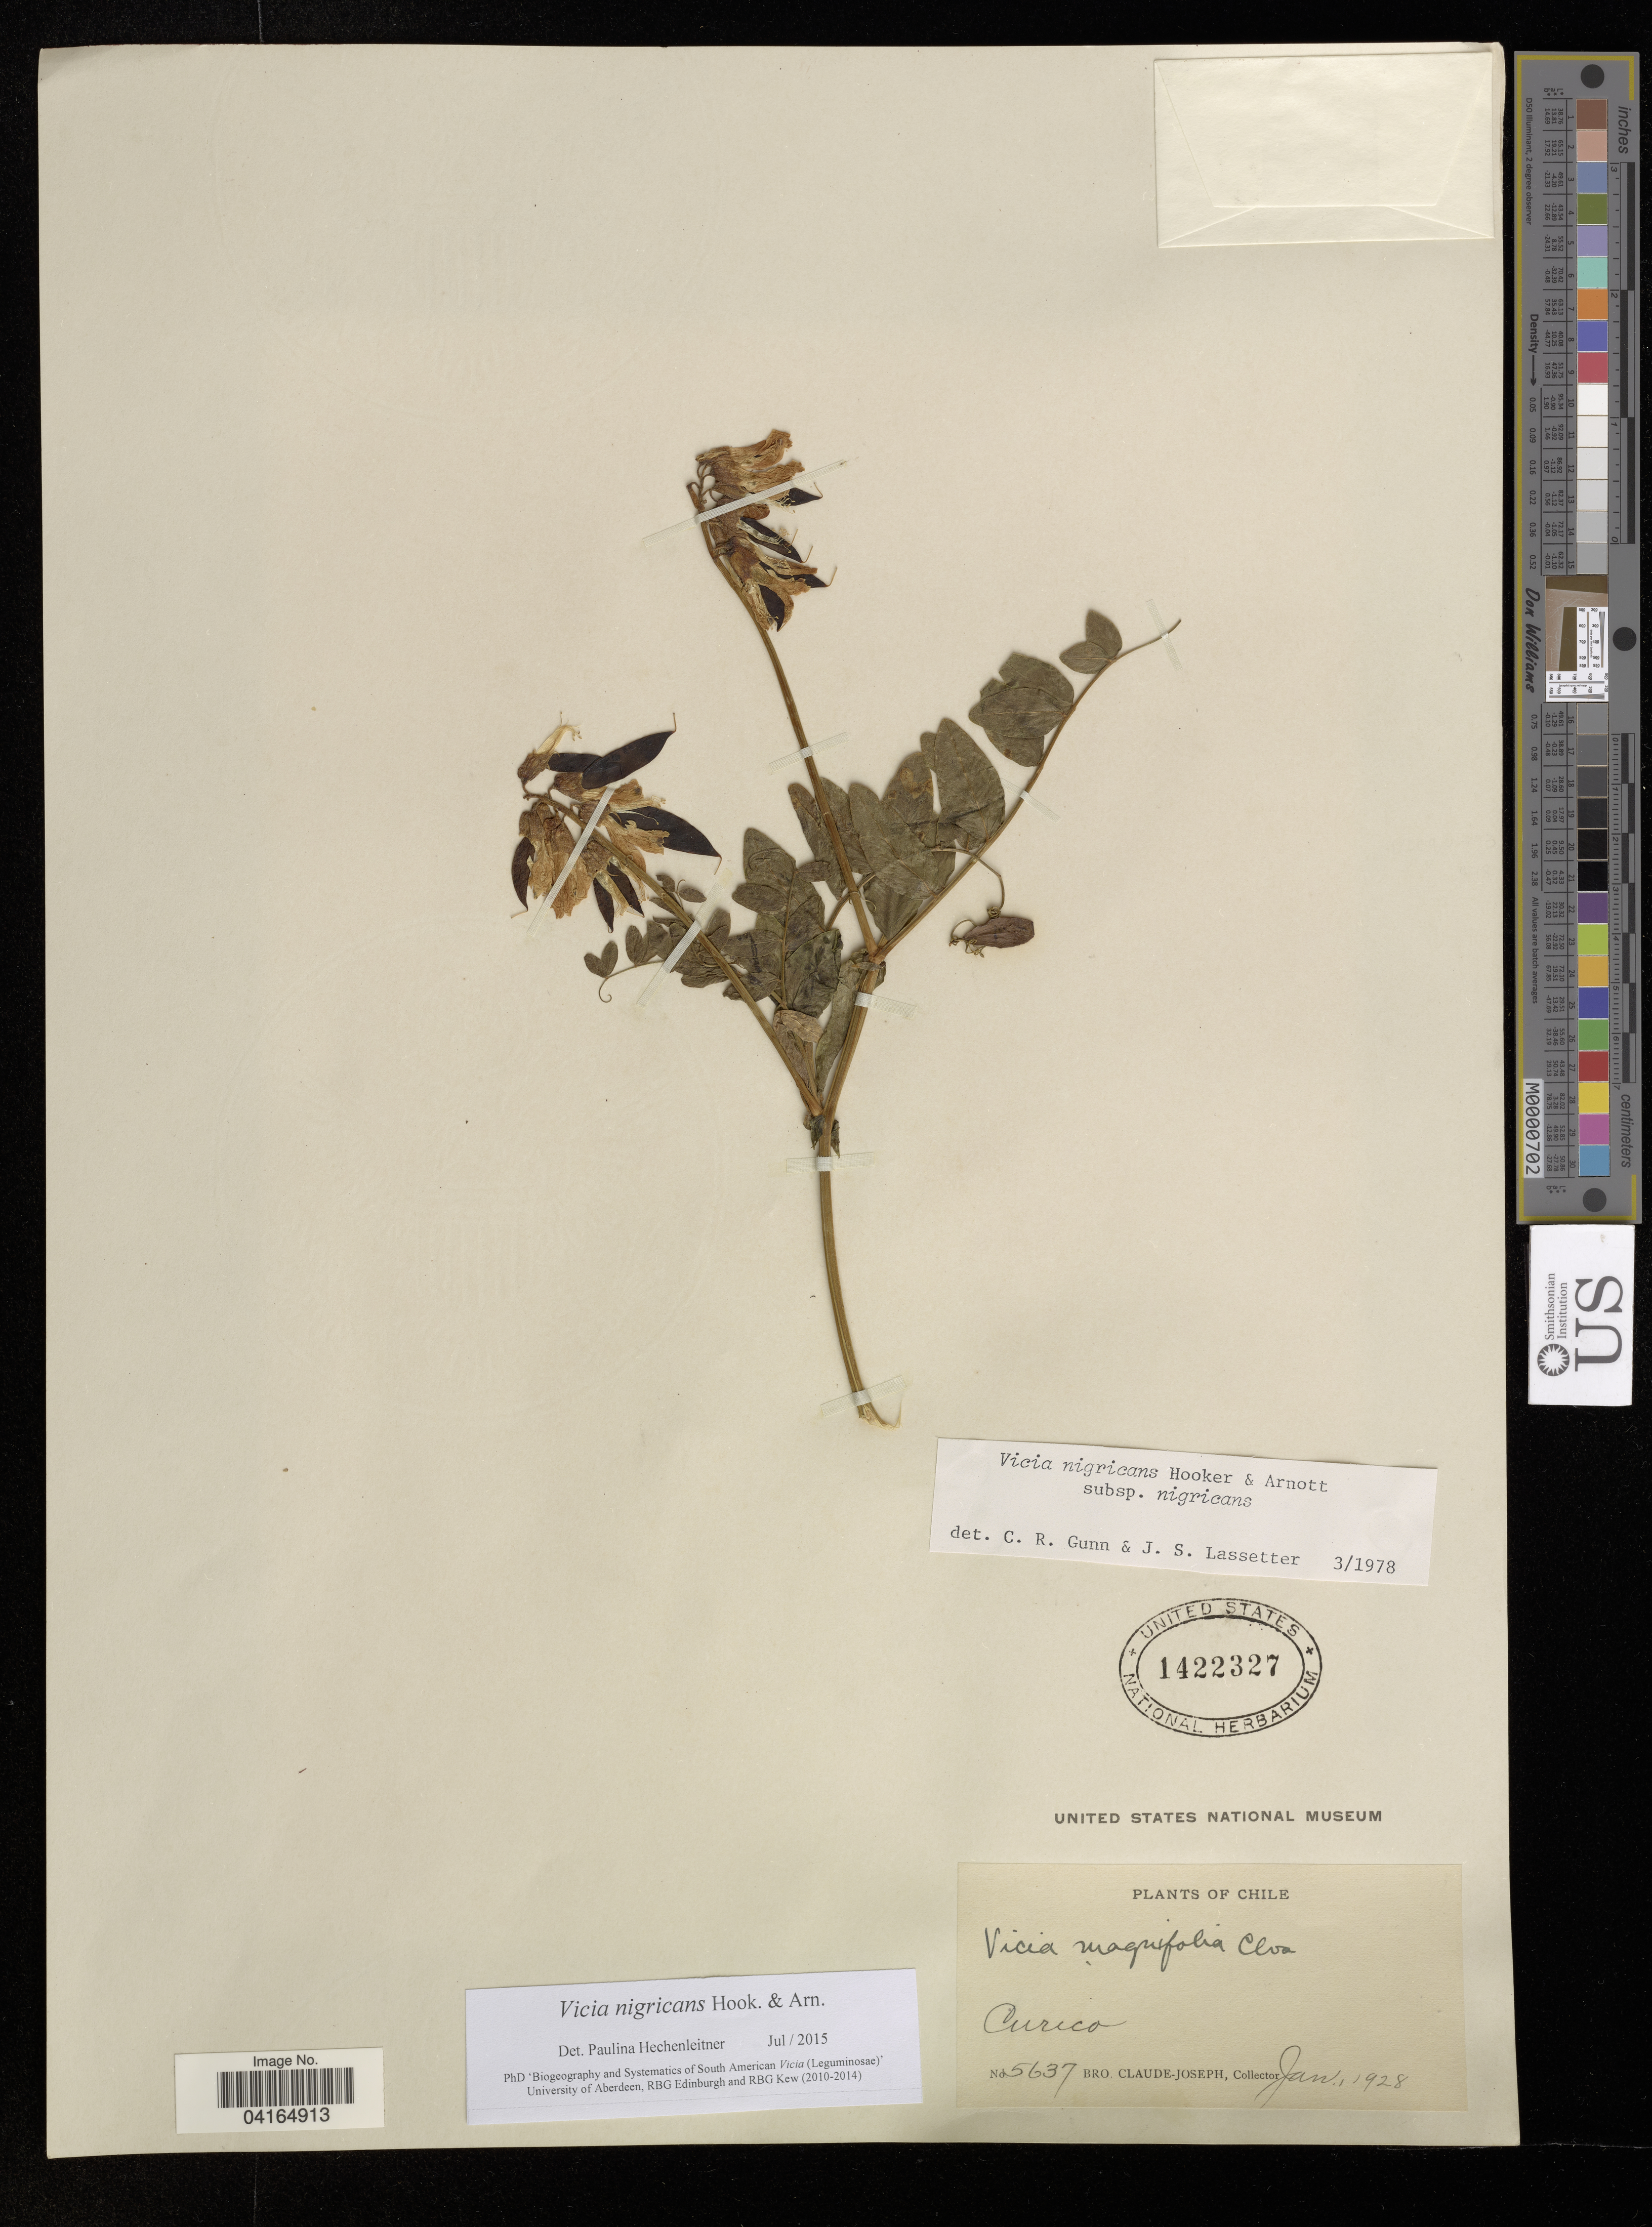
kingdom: Plantae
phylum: Tracheophyta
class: Magnoliopsida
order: Fabales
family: Fabaceae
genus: Vicia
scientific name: Vicia nigricans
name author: Hook. & Arn.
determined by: Hechenleitner, Paulina, RBG Edinburgh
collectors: Bro. Claude-Joseph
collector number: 5637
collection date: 1928-01-01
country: Chile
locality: Curico.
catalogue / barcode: US 1422327